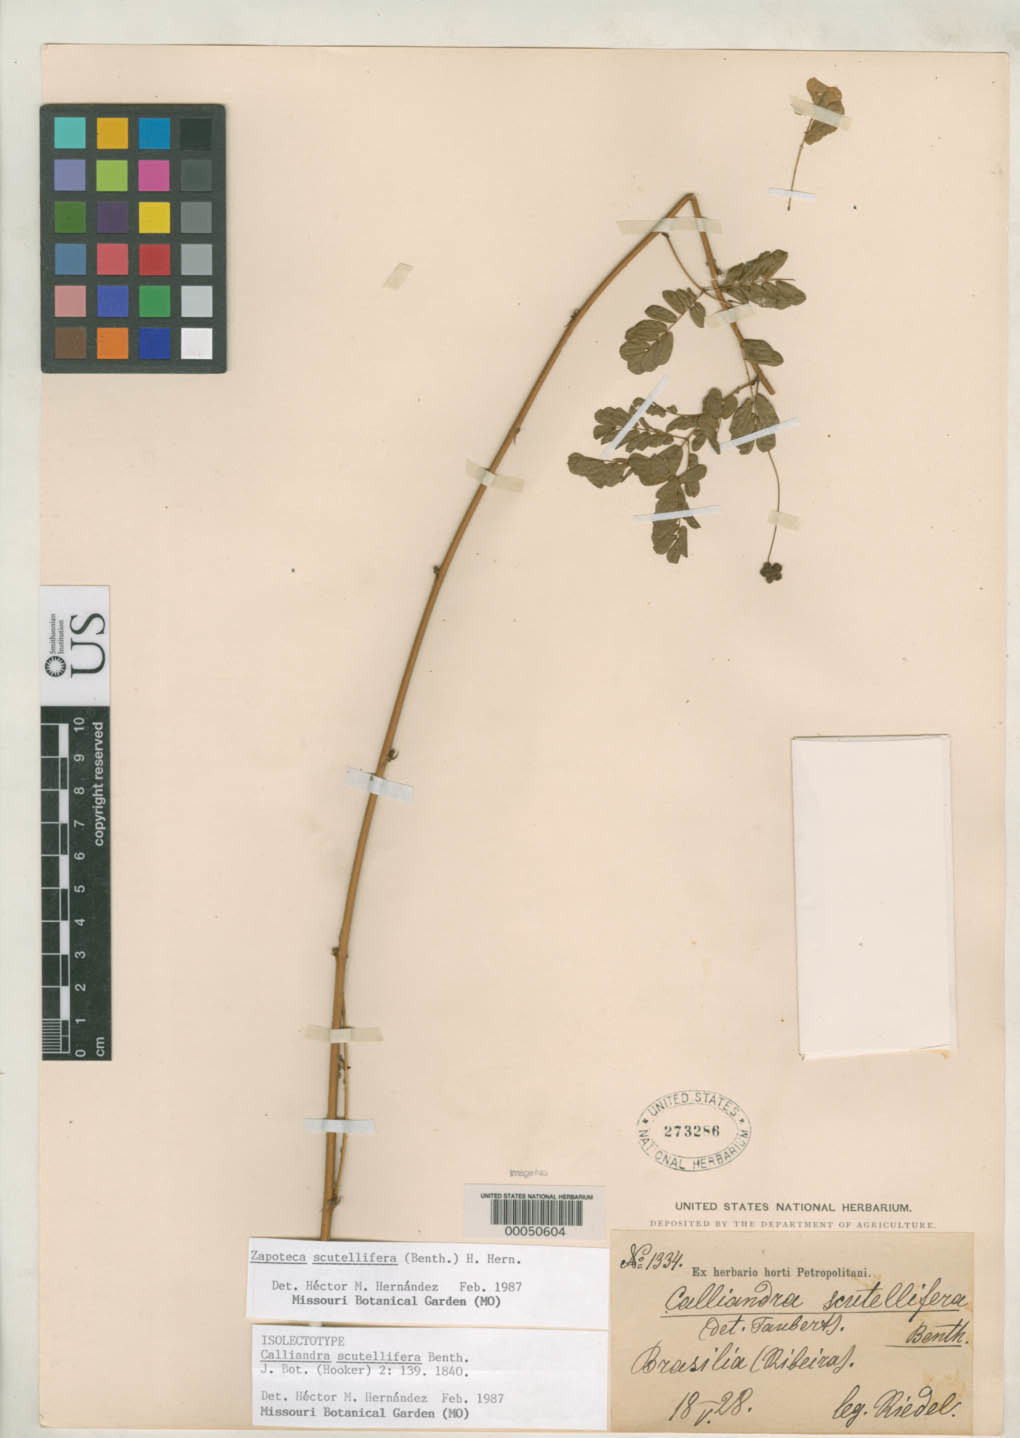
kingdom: Plantae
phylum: Tracheophyta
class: Magnoliopsida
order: Fabales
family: Fabaceae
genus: Calliandra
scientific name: Calliandra scutellifera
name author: Benth.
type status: Isolectotype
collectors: L. Riedel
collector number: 1334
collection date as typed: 18 May 1828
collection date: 1828-05-18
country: Brazil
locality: Ribeira.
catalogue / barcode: US 273286